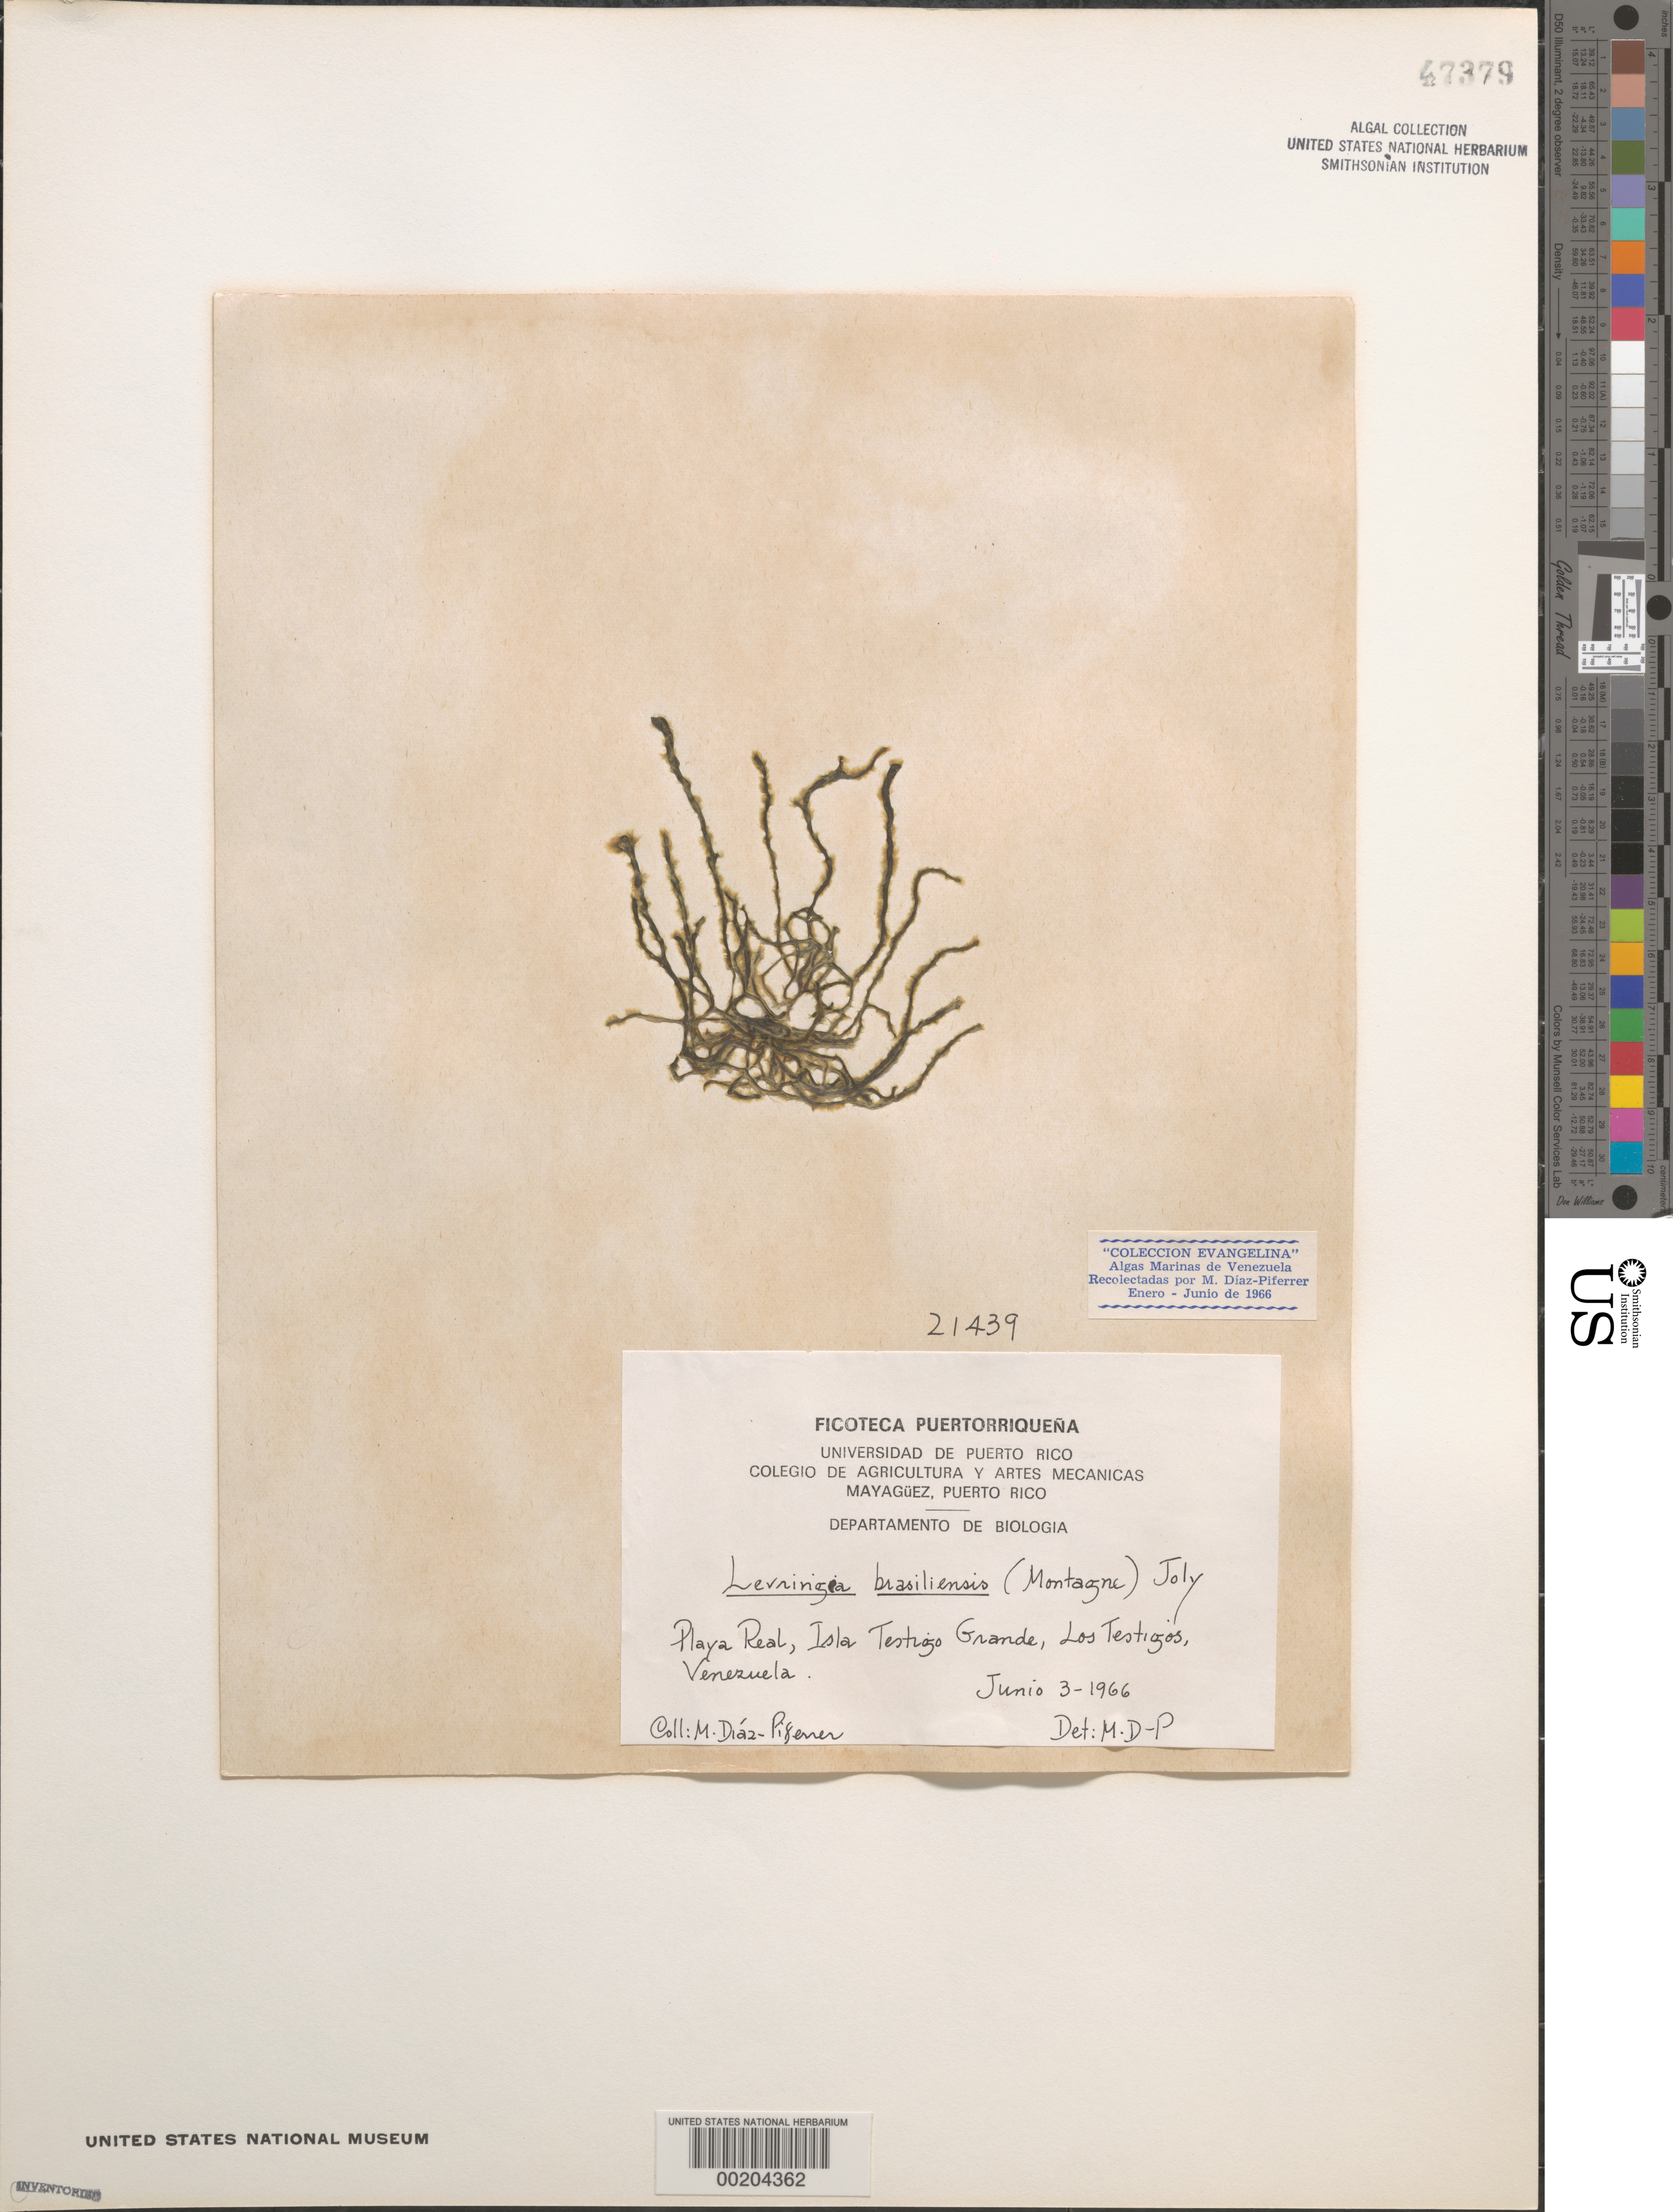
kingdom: Chromista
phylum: Ochrophyta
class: Phaeophyceae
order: Ectocarpales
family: Chordariaceae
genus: Levringia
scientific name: Levringia brasiliensis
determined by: Diaz-Piferrer, M.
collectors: M. Diaz-Piferrer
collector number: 21439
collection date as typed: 03 Jun 1966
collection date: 1966-06-03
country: Venezuela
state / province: Dependencias Federales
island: Isla Testigo Grande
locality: Playa Real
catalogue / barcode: US 47379